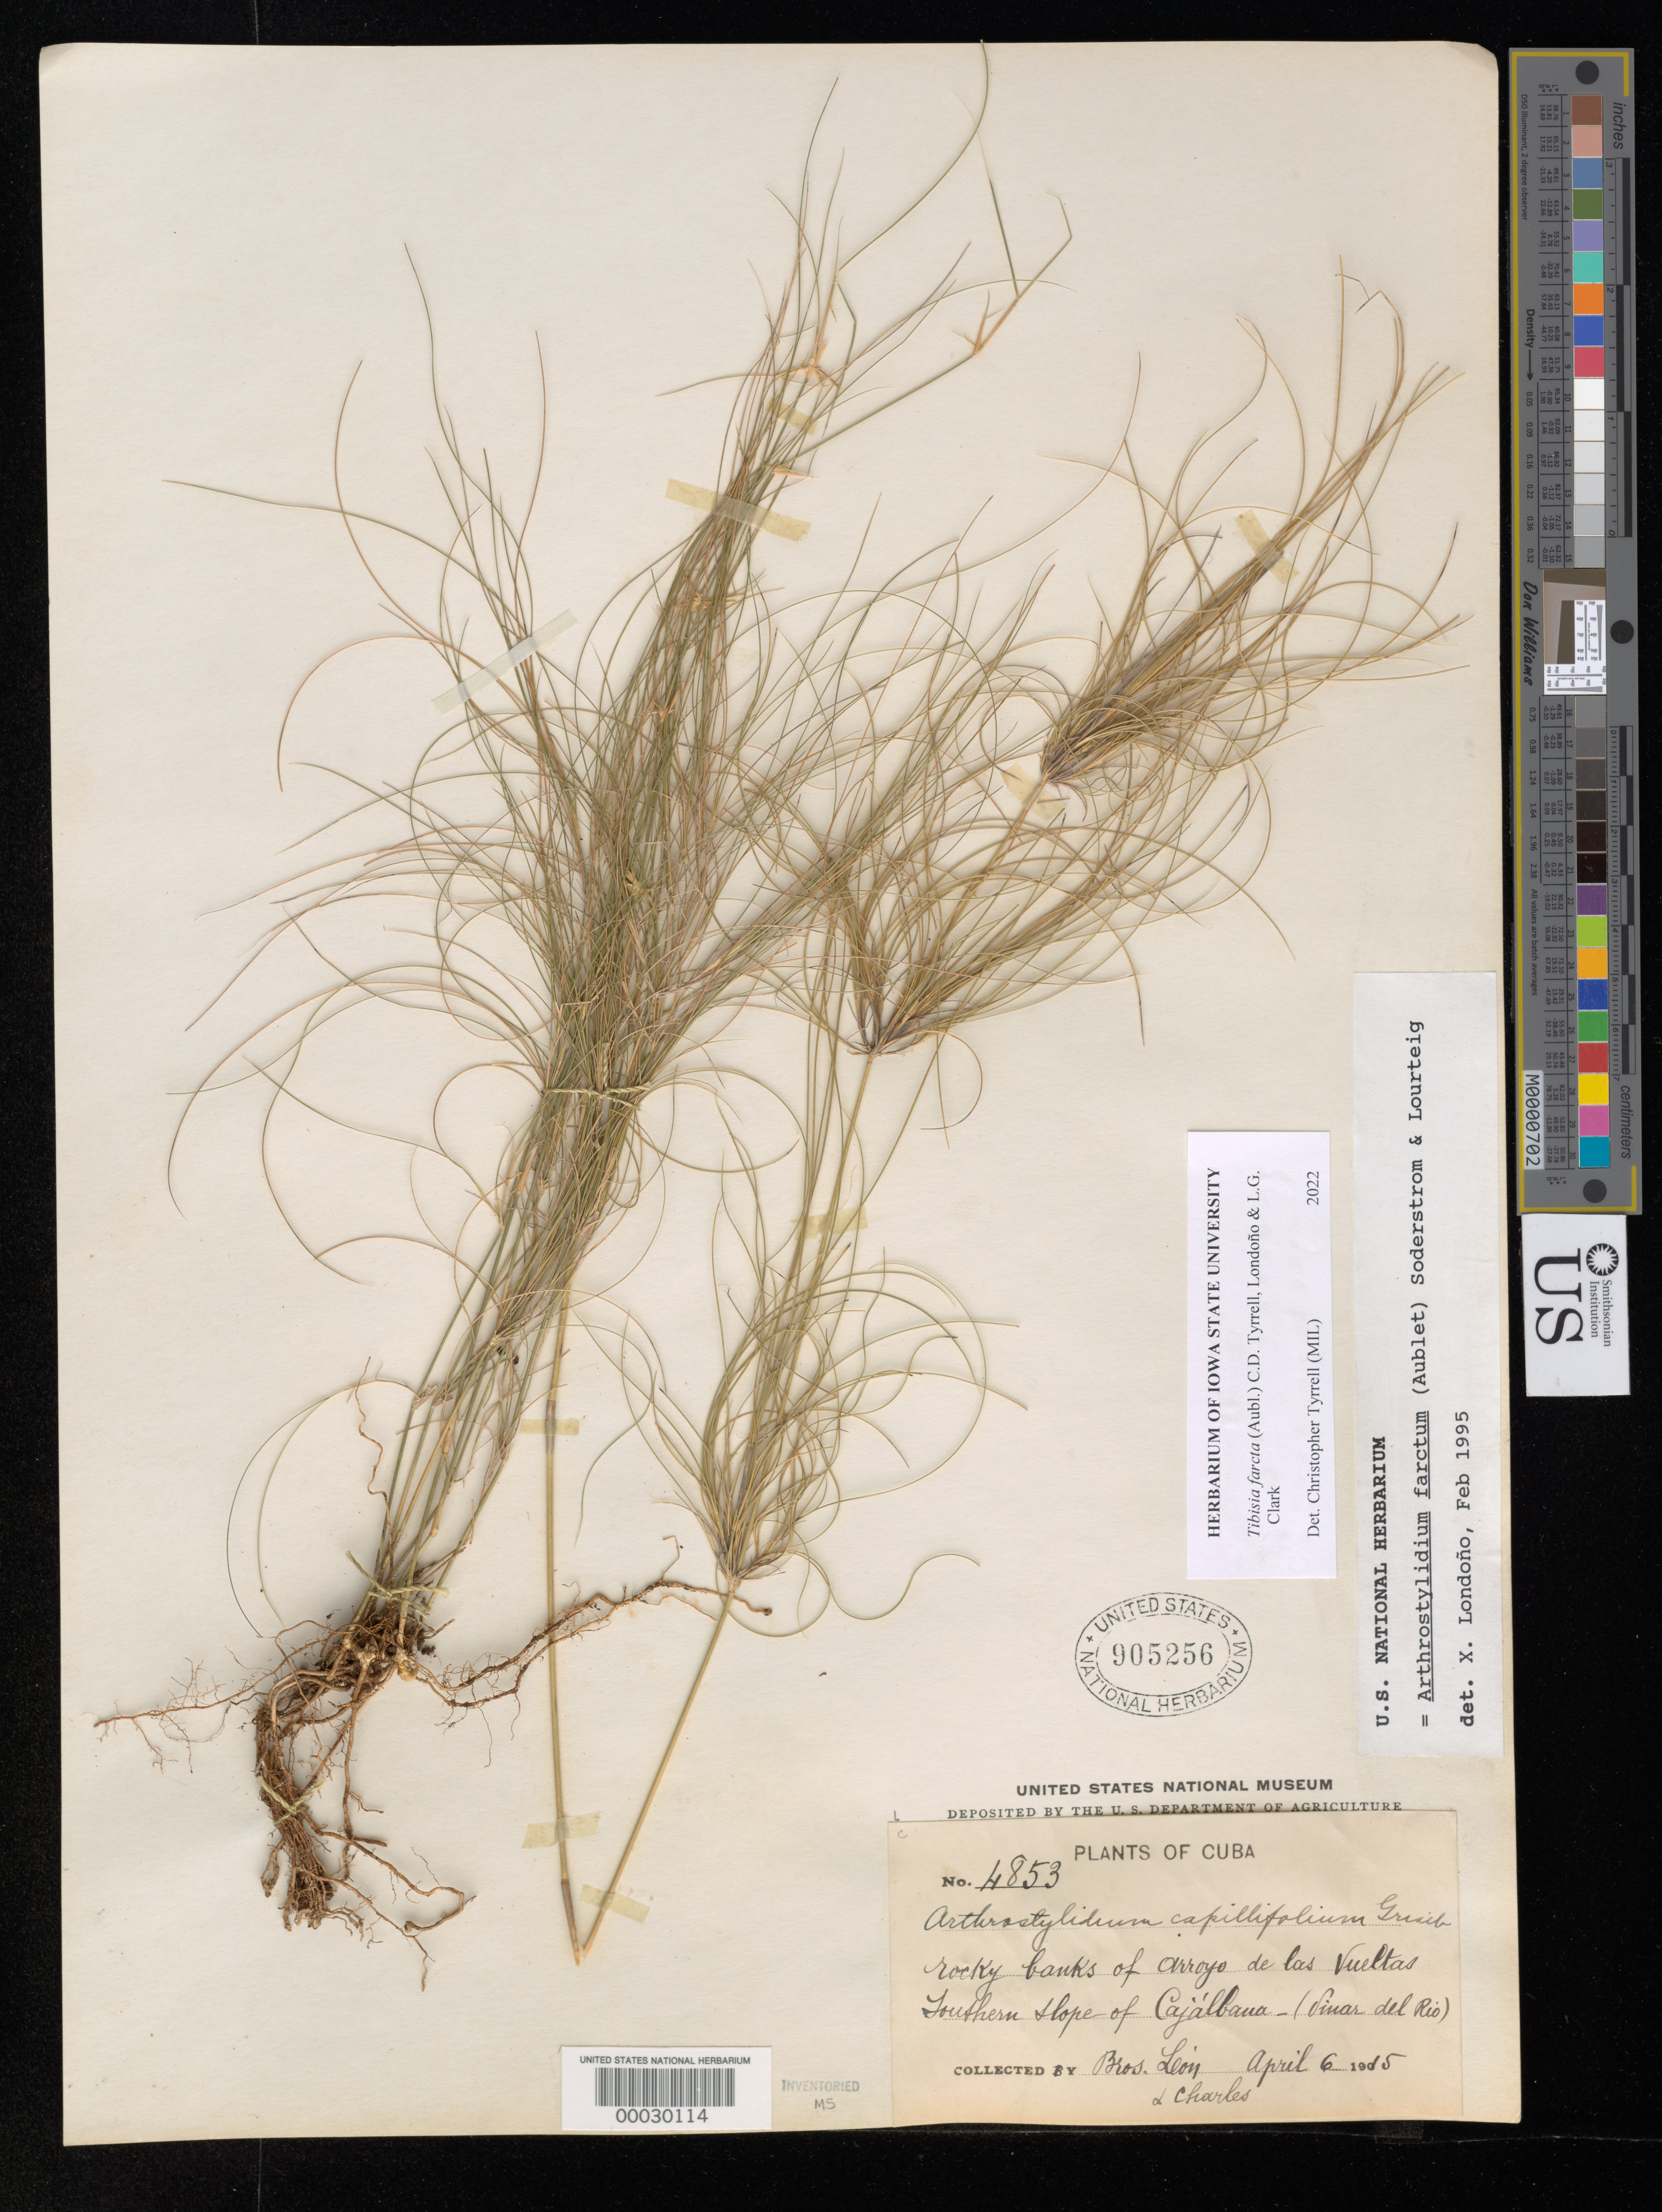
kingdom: Plantae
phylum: Tracheophyta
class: Liliopsida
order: Poales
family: Poaceae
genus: Tibisia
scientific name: Tibisia farcta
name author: (Aubl.) C.D. Tyrrell et al.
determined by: Londoño, X., (TULV), Jardin Botanico "Juan Maria Cespedes"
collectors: Bro. León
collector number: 4853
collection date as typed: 06 Apr 1915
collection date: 1915-04-06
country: Cuba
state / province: Pinar del Río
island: Greater Antilles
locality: Cajalbana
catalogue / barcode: US 905256